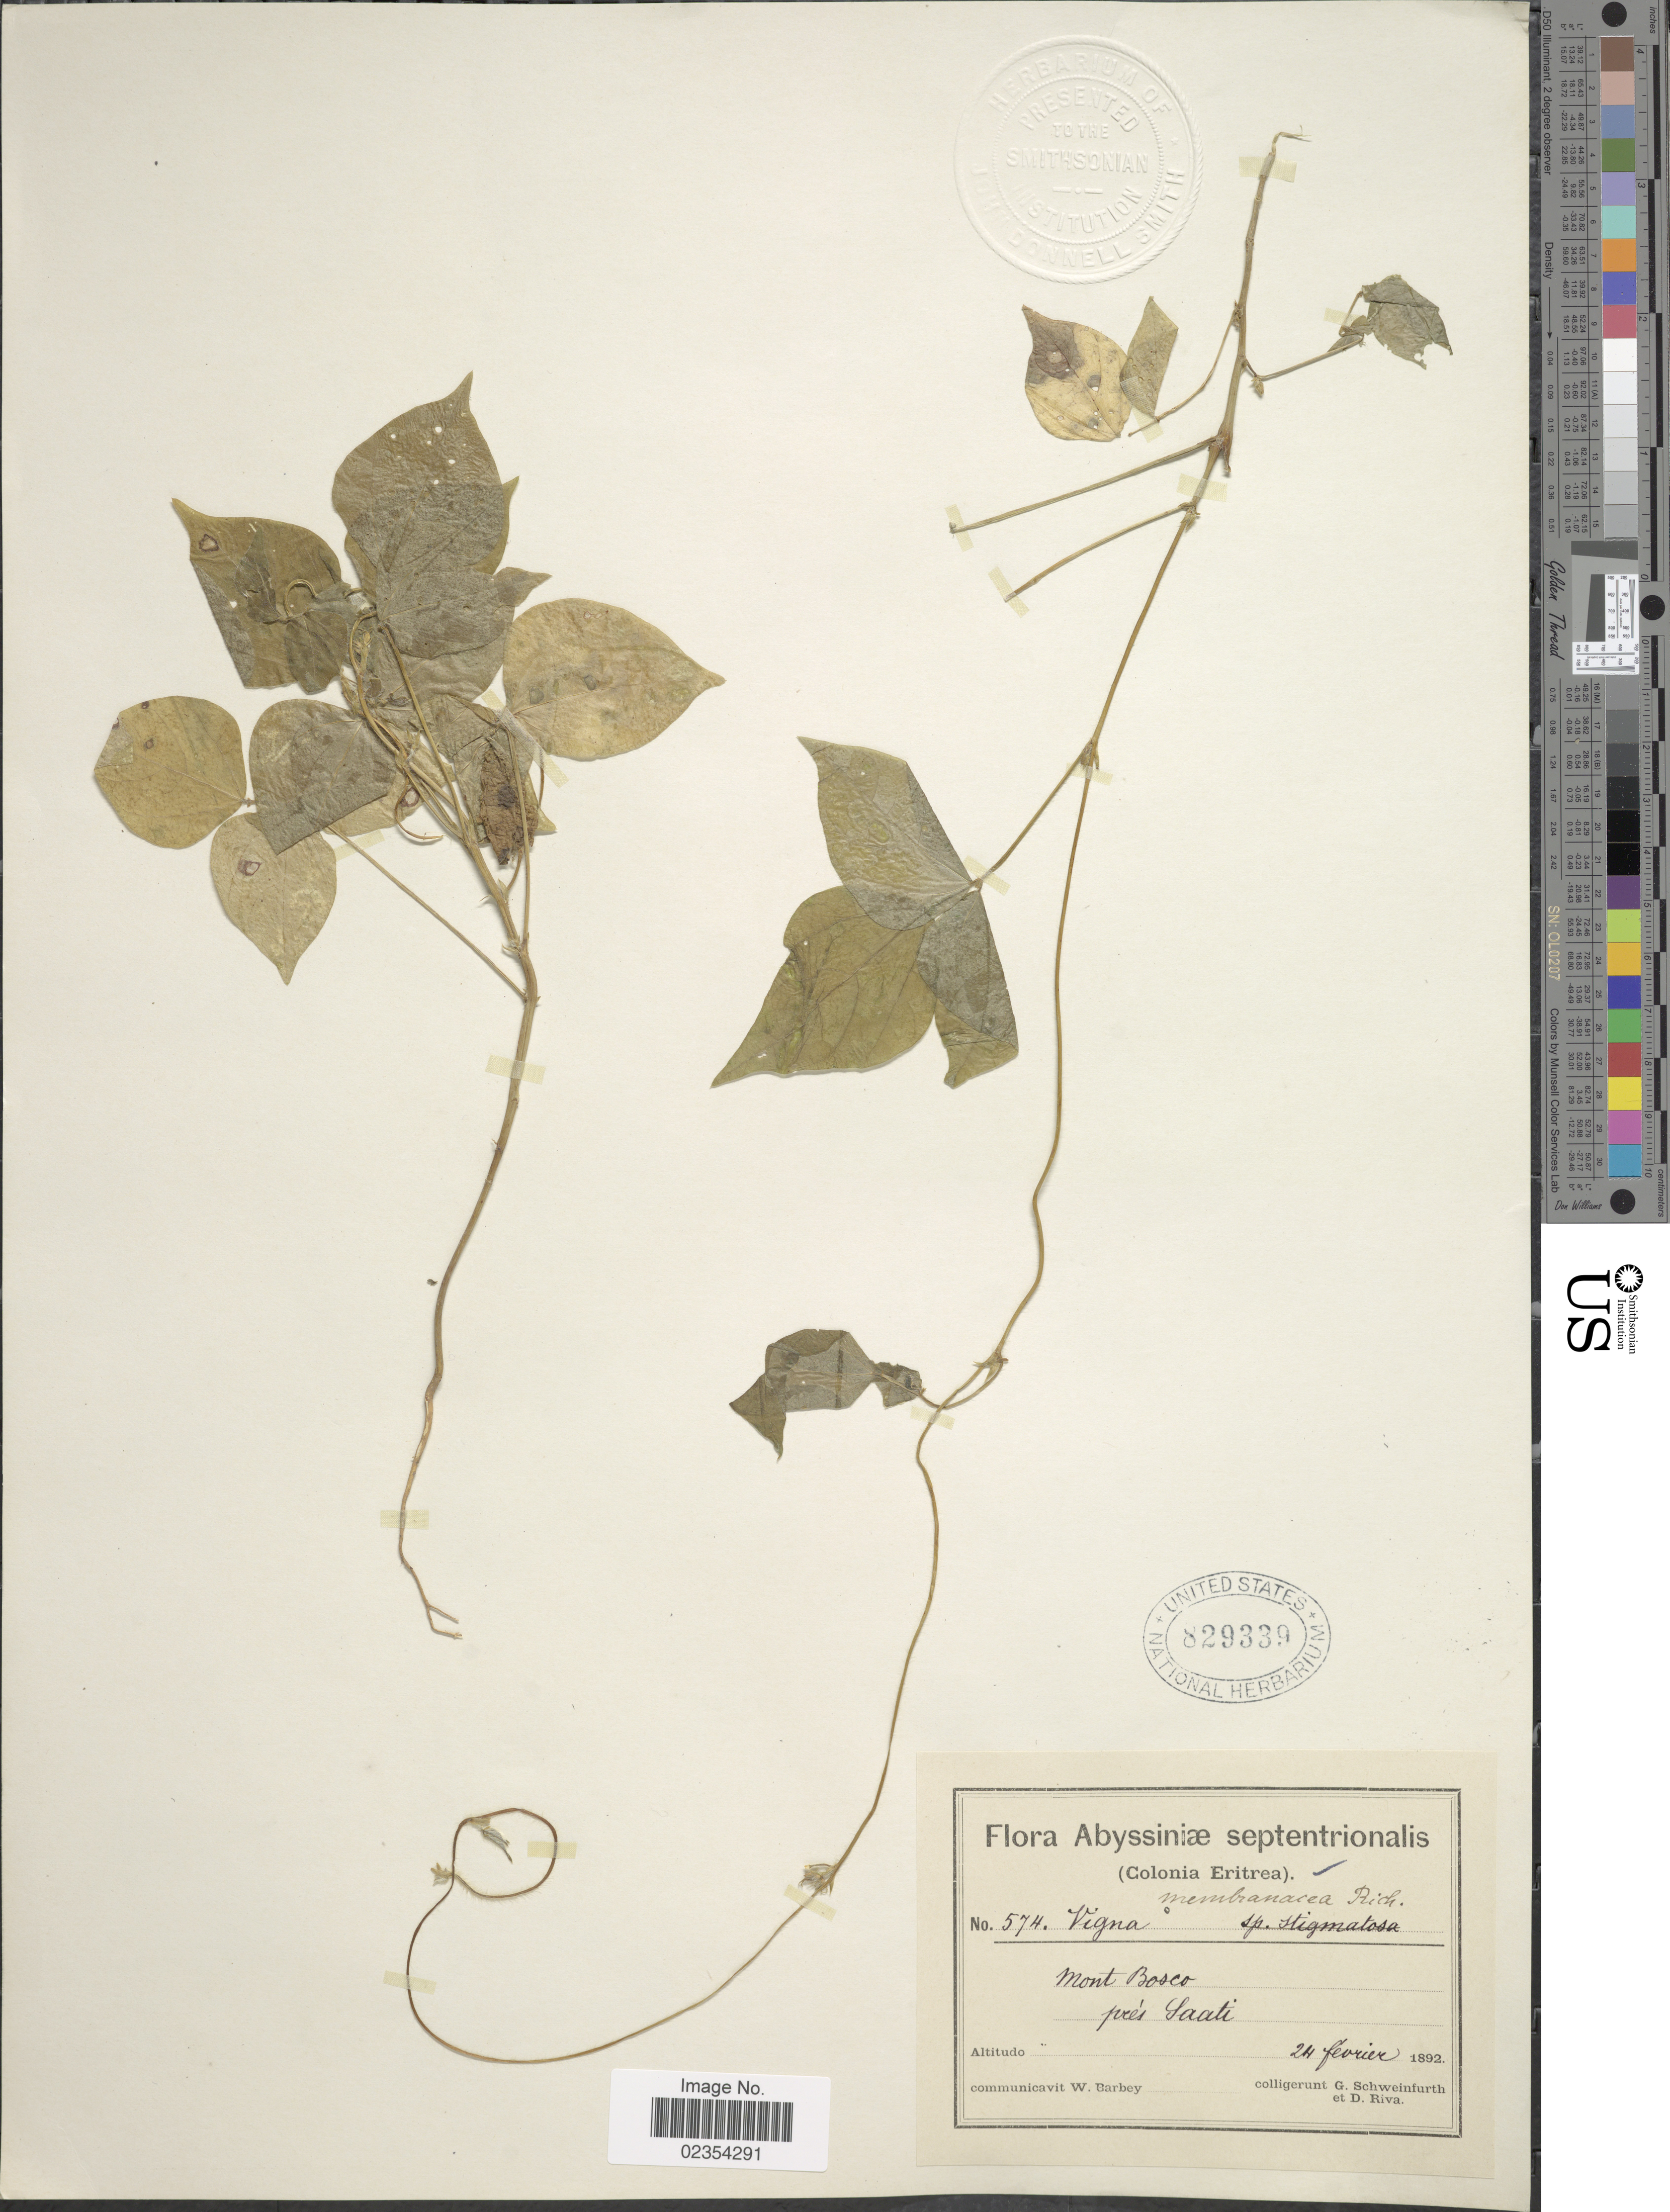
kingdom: Plantae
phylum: Tracheophyta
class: Magnoliopsida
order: Fabales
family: Fabaceae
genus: Vigna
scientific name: Vigna membranacea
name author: A. Rich.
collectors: G. A. Schweinfurth (herbarium) & D. Riva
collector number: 574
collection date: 1892-02-24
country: Eritrea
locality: Abyssiniae septentrionalis (Colonia Eritrea), Mont Bosco, pres Saati.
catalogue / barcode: US 829339